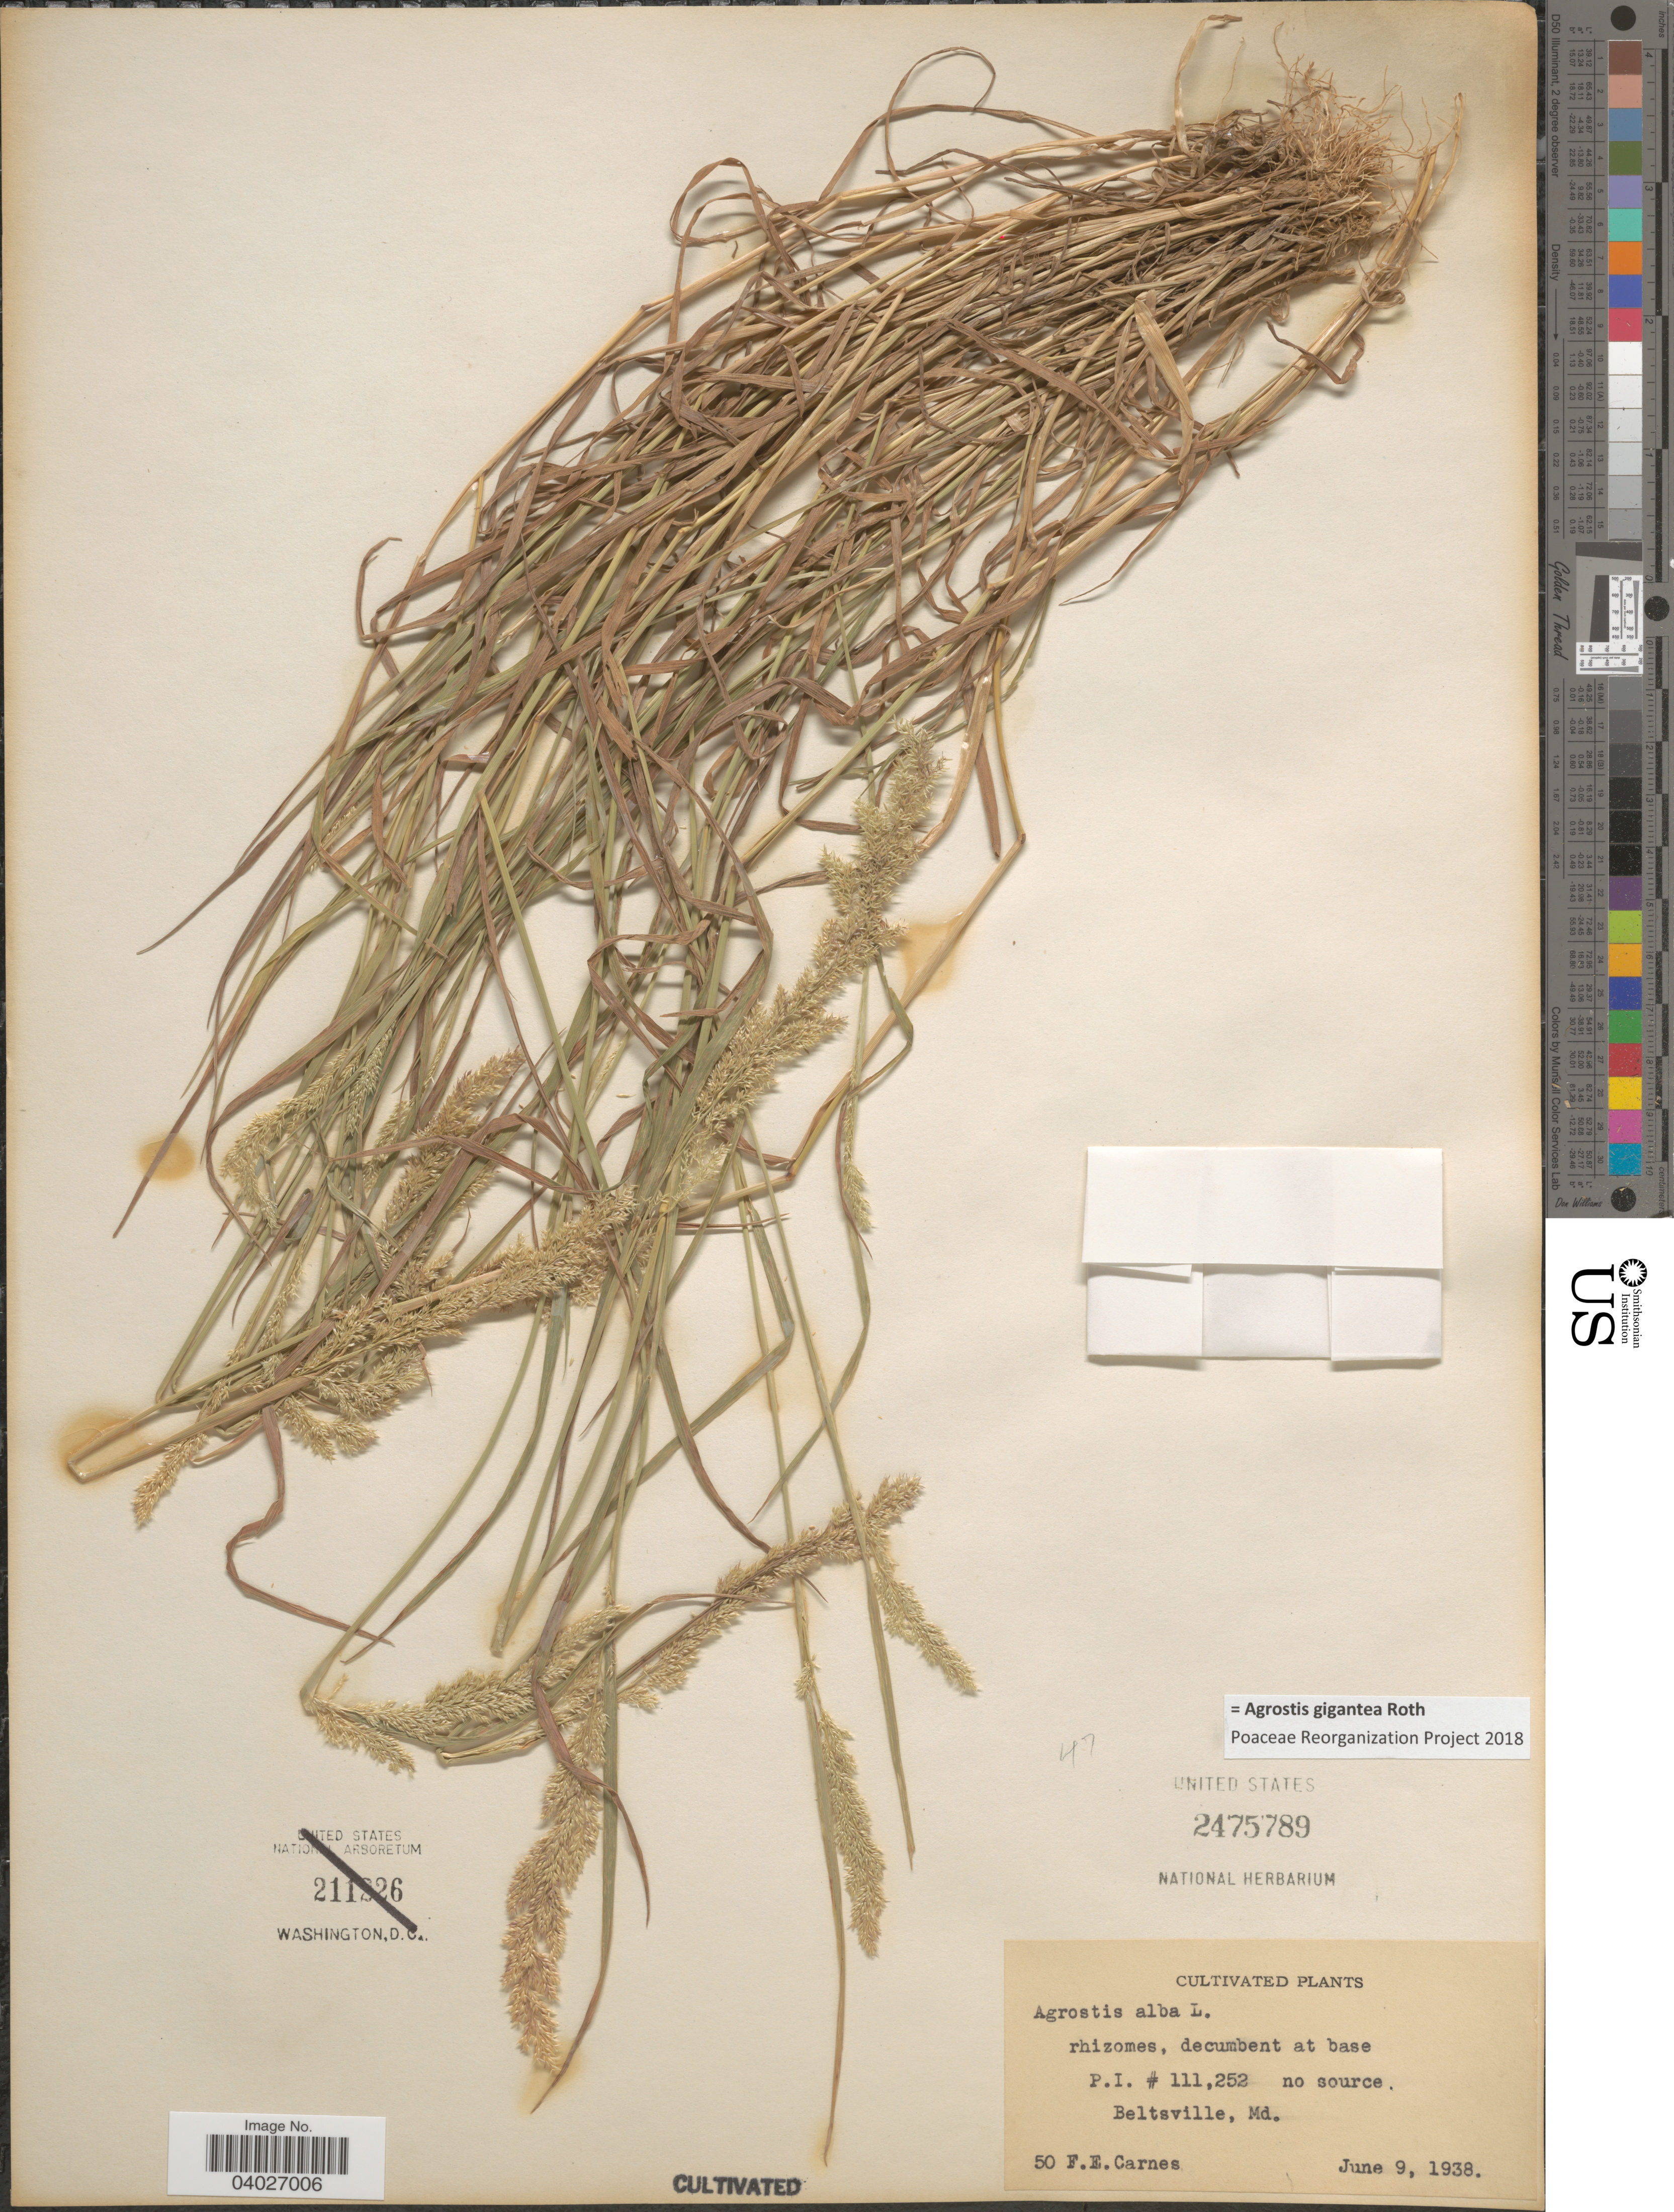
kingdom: Plantae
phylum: Tracheophyta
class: Liliopsida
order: Poales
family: Poaceae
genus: Agrostis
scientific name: Agrostis gigantea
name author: Roth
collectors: F. Carnes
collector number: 50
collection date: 1938-06-09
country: United States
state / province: Maryland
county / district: Prince George's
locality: Beltsville.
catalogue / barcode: US 2475789